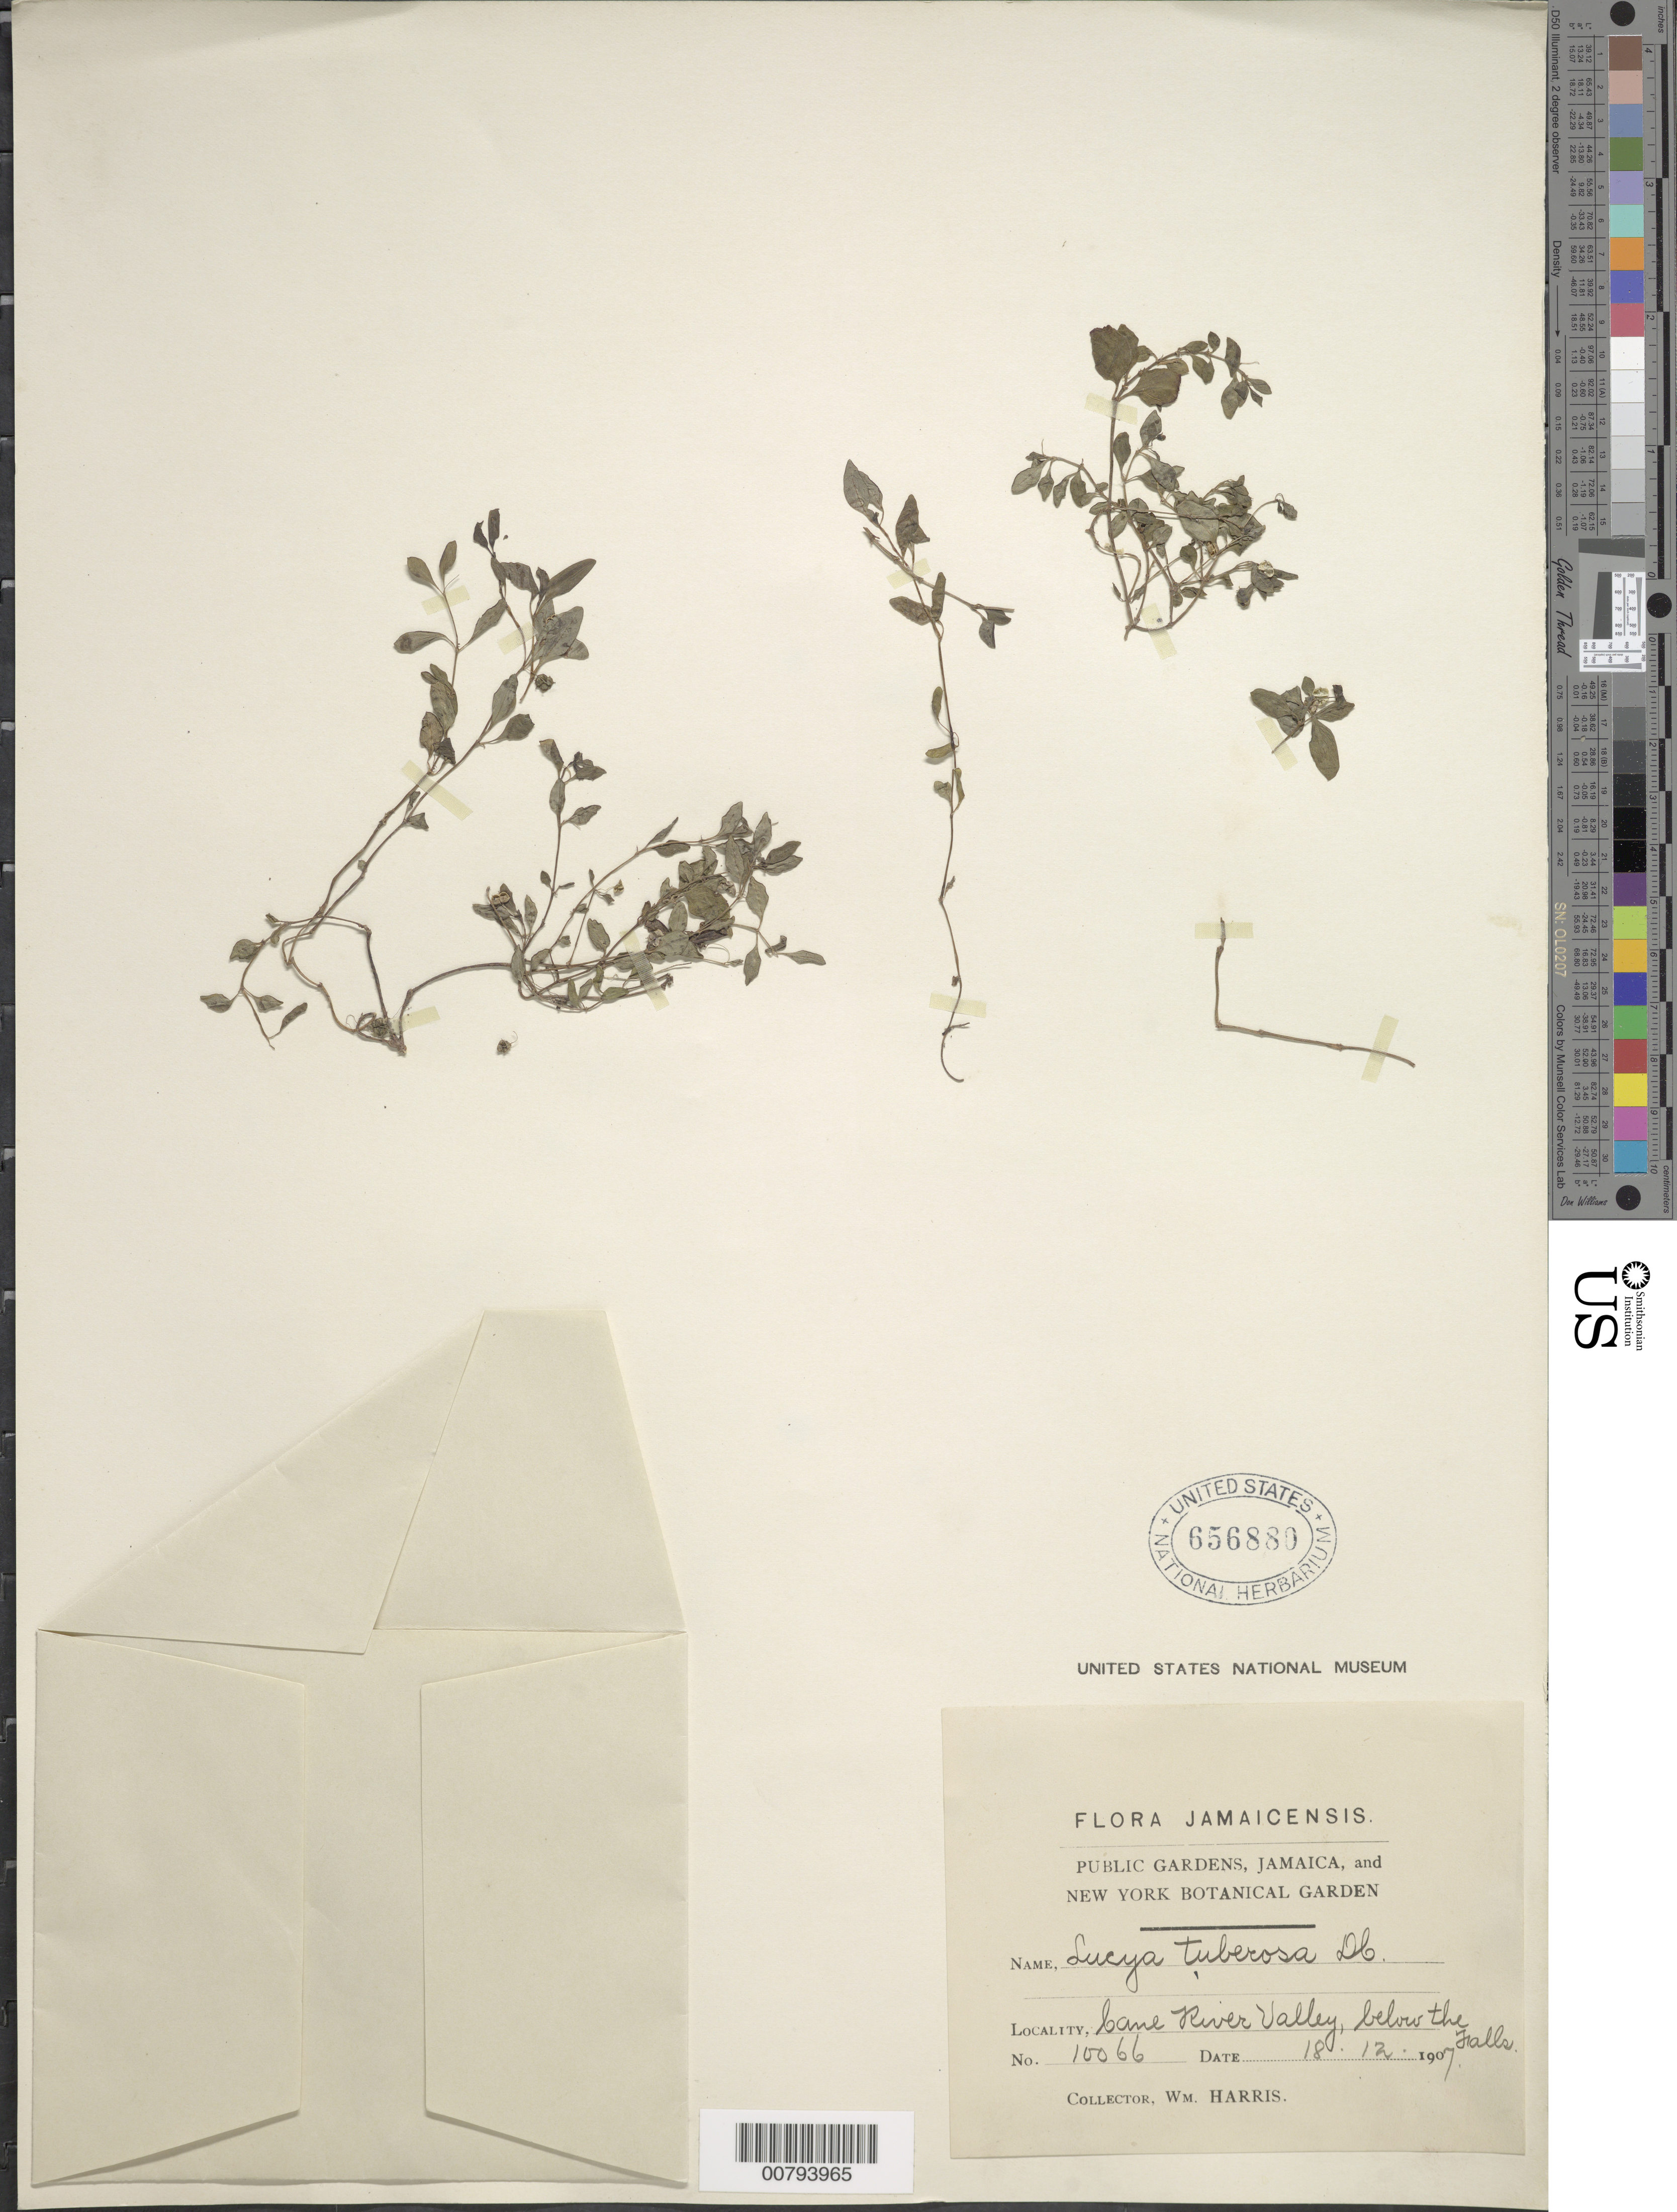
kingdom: Plantae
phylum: Tracheophyta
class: Magnoliopsida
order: Gentianales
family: Rubiaceae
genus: Lucya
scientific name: Lucya tetrandra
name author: (L.) K. Schum.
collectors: W. H. Harris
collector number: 10066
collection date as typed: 18 Dec 1907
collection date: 1907-12-18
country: Jamaica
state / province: Saint Andrew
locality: Cane River Valley. Below the Falls.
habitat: River valley, below falls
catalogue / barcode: US 656880